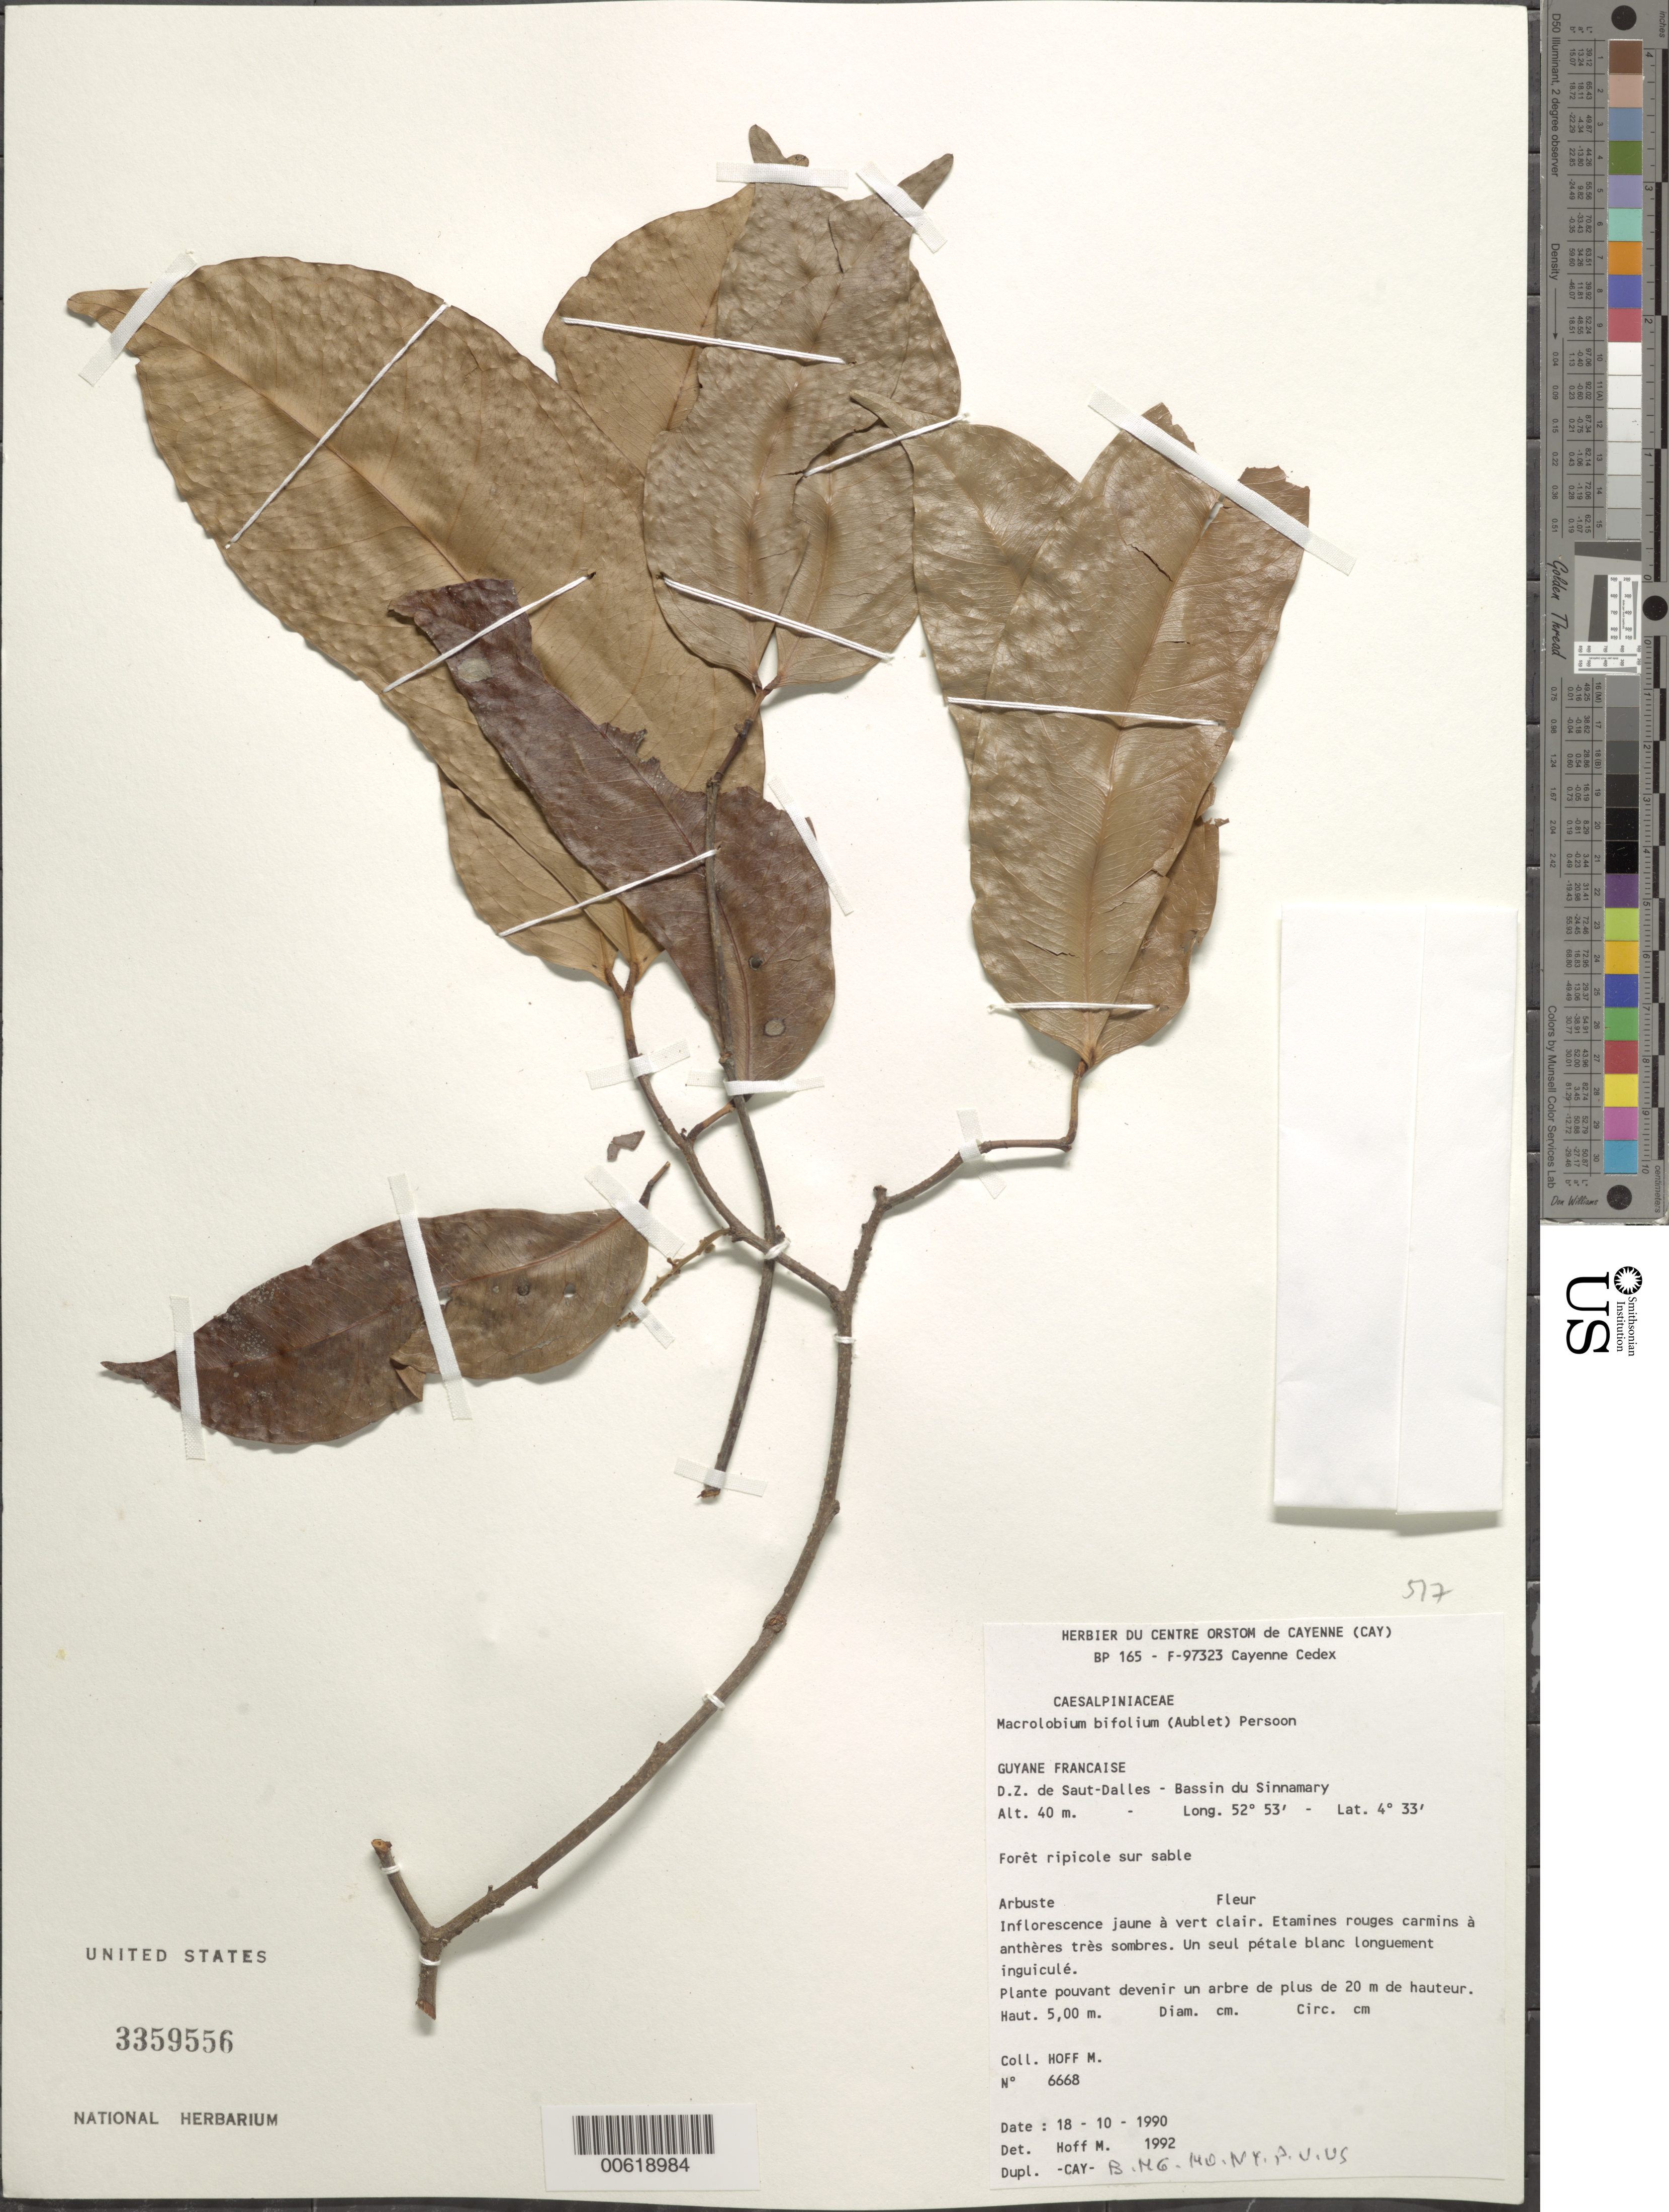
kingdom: Plantae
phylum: Tracheophyta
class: Magnoliopsida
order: Fabales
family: Fabaceae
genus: Macrolobium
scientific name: Macrolobium bifolium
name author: (Aubl.) Pers.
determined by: Hoff, M.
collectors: M. Hoff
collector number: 6668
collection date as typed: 18-Oct-90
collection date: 1990-10-18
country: French Guiana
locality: Saut-Dalles, D.Z., Bassin du Sinnamary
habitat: Foret ripicole sur sable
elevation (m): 40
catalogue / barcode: US 3359556